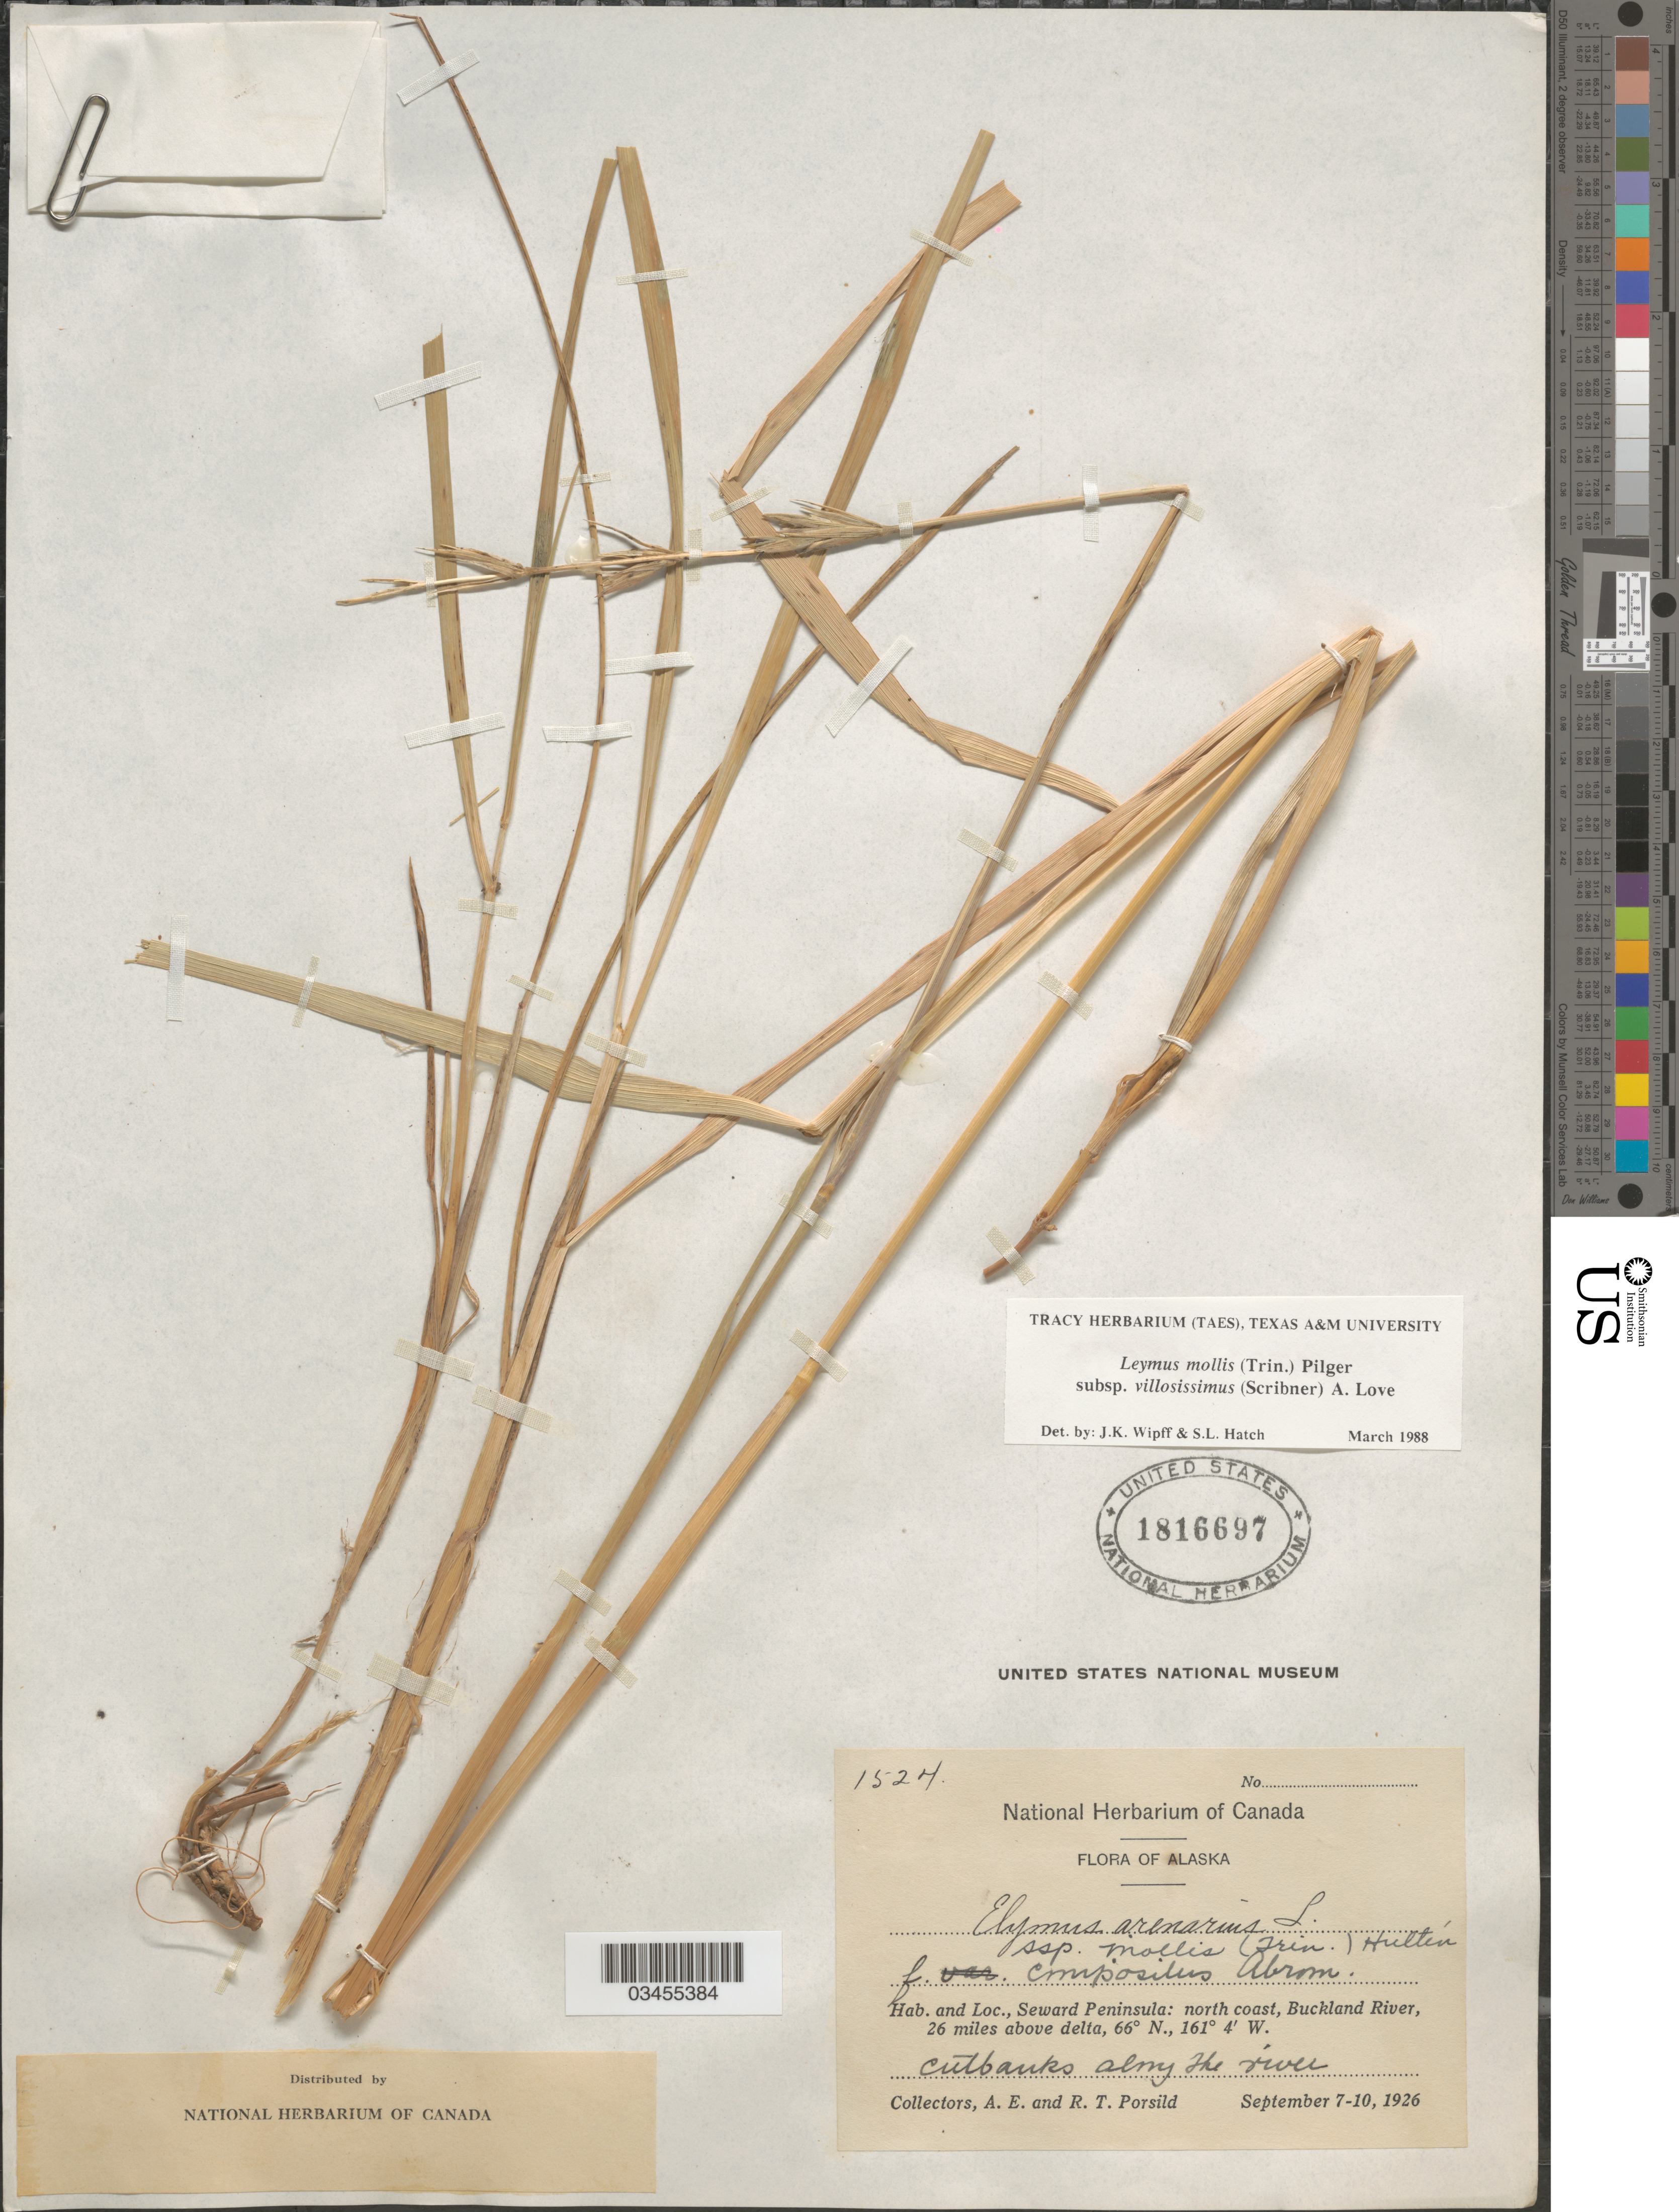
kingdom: Plantae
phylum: Tracheophyta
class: Liliopsida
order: Poales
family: Poaceae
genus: Leymus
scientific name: Leymus mollis subsp. villosissimus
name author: (Scribn.) Á. Löve & D. Löve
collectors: A. E. Porsild & R. T. Porsild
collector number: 1527*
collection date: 1926-09-07/1926-09-10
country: United States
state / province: Alaska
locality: Seward Peninsula: north coast, Buckland River, 26 miles above delta.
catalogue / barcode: US 1816697